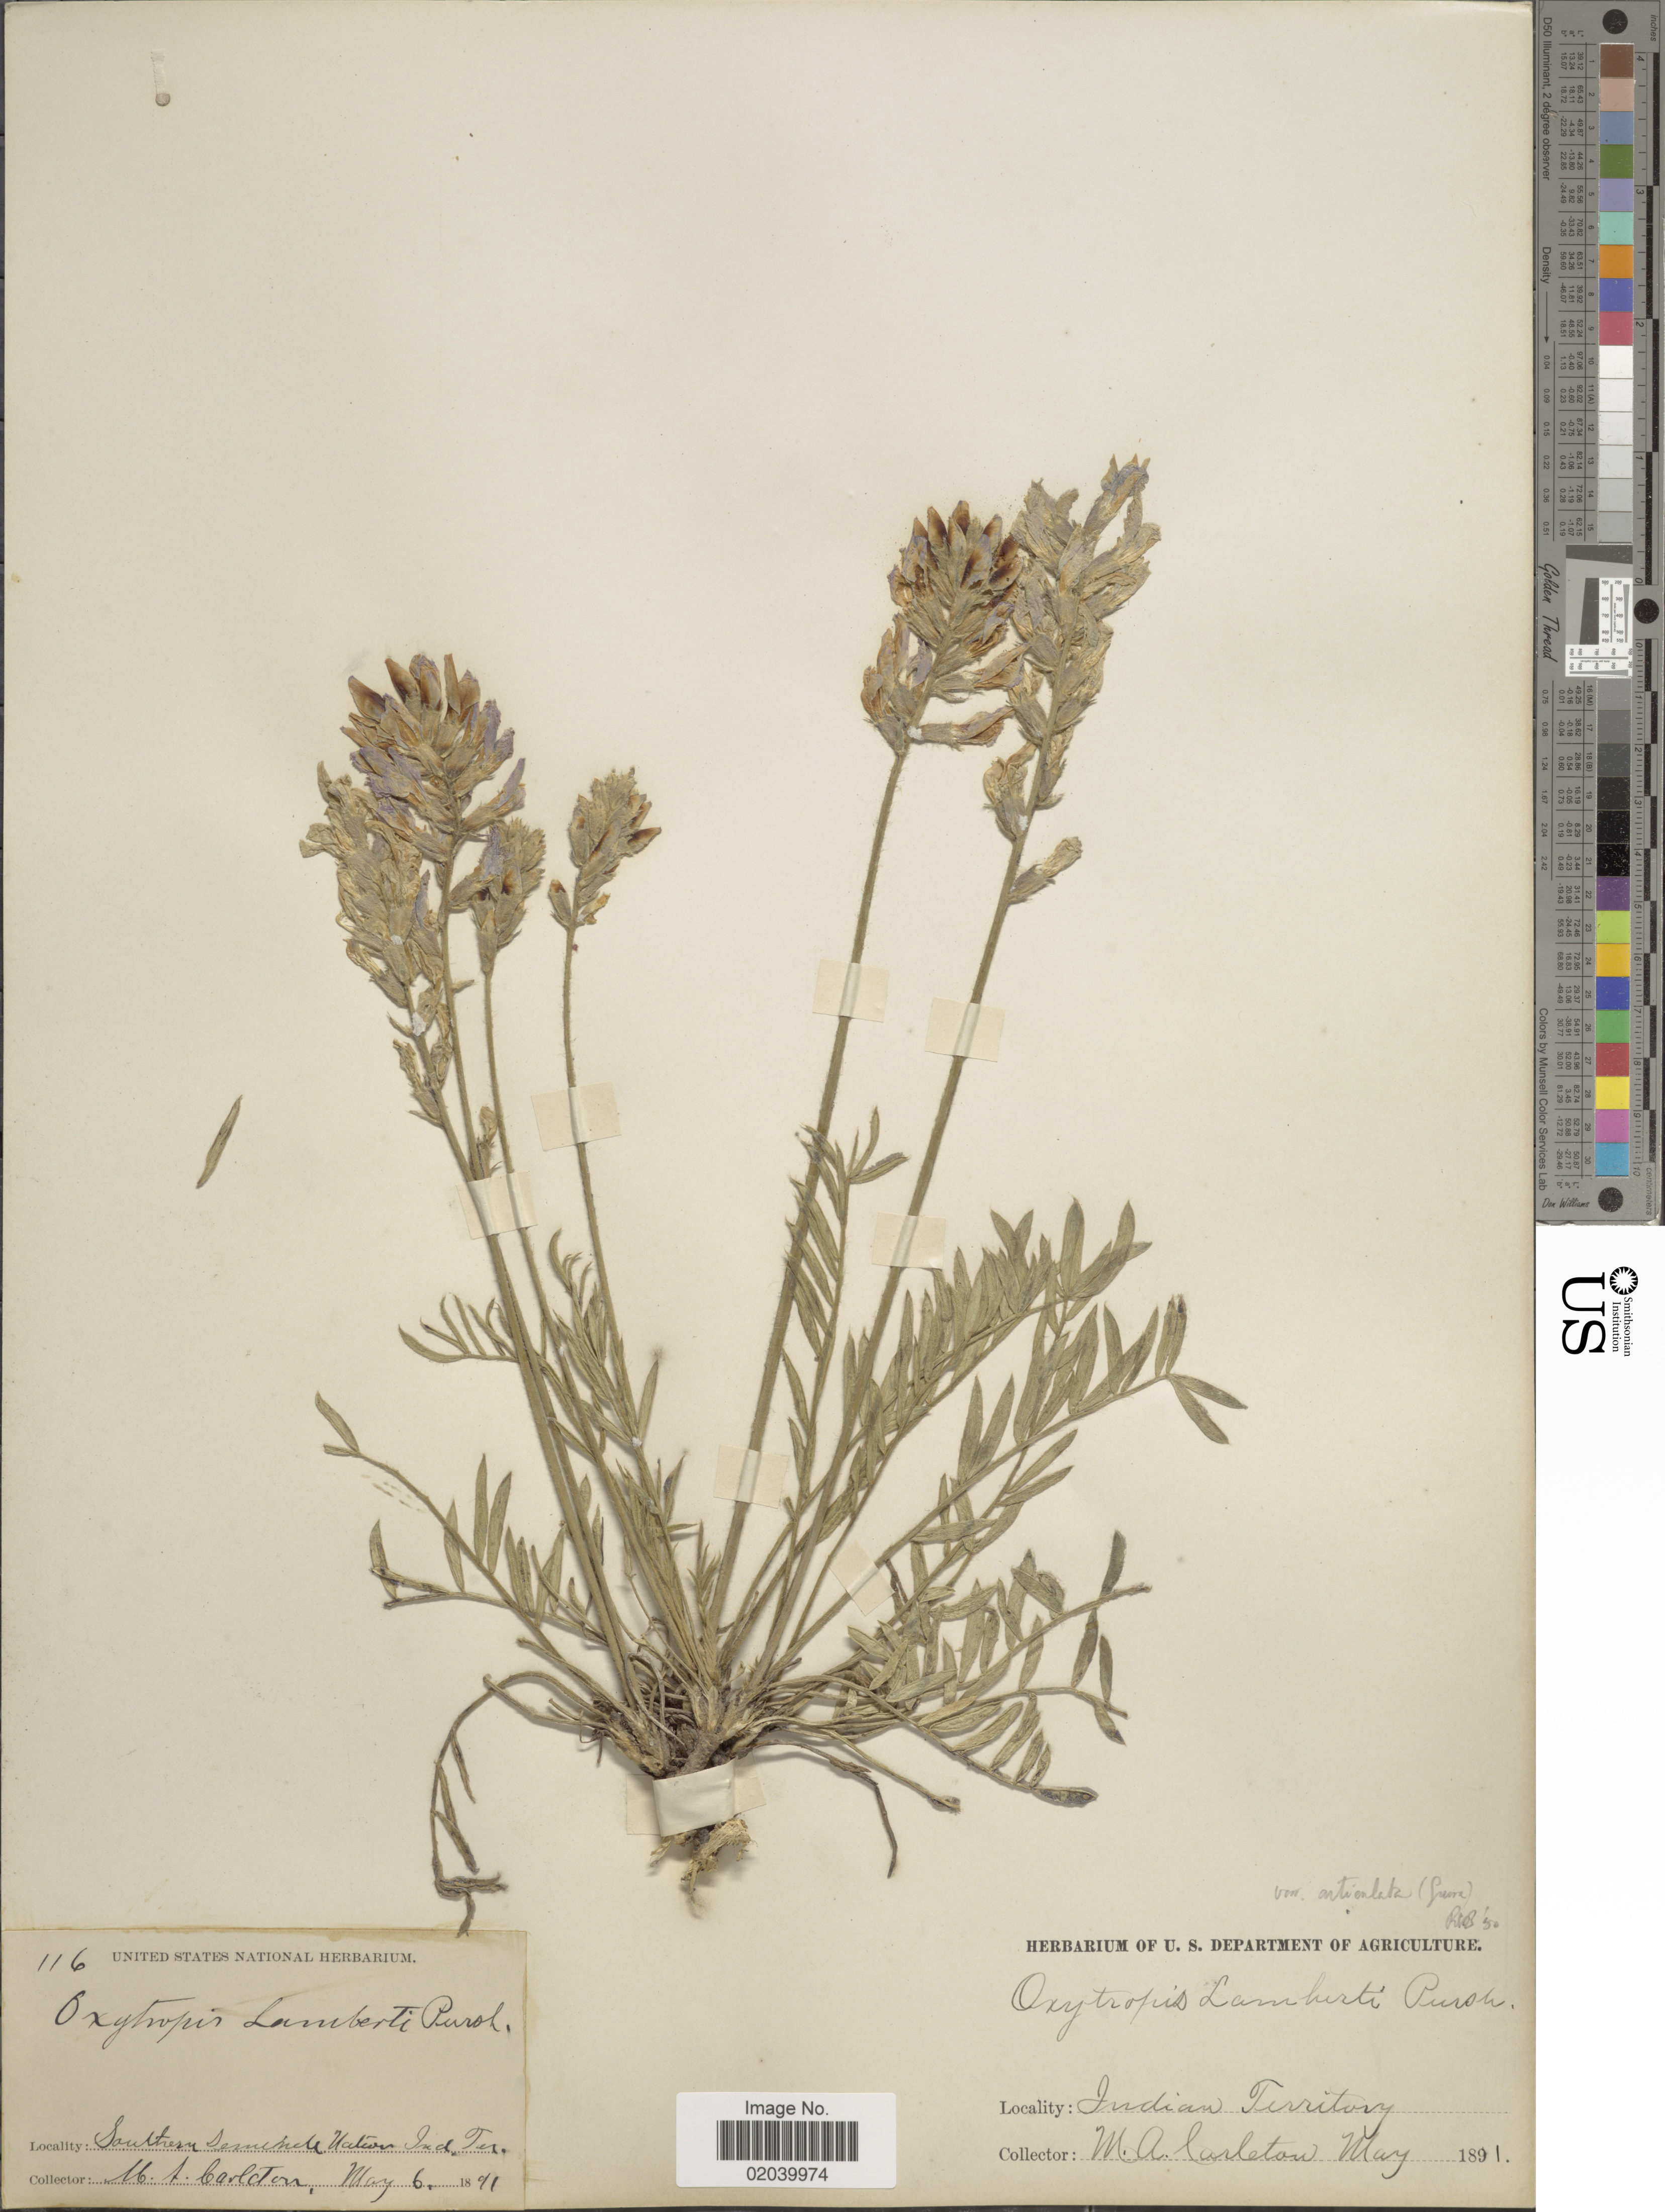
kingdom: Plantae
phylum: Tracheophyta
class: Magnoliopsida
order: Fabales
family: Fabaceae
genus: Oxytropis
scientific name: Oxytropis lambertii var. articulata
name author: (Greene) Barneby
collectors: M. A. Carleton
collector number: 116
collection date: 1891-05-06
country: United States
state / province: Oklahoma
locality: Southern Seminole Nation, Indian Territory.